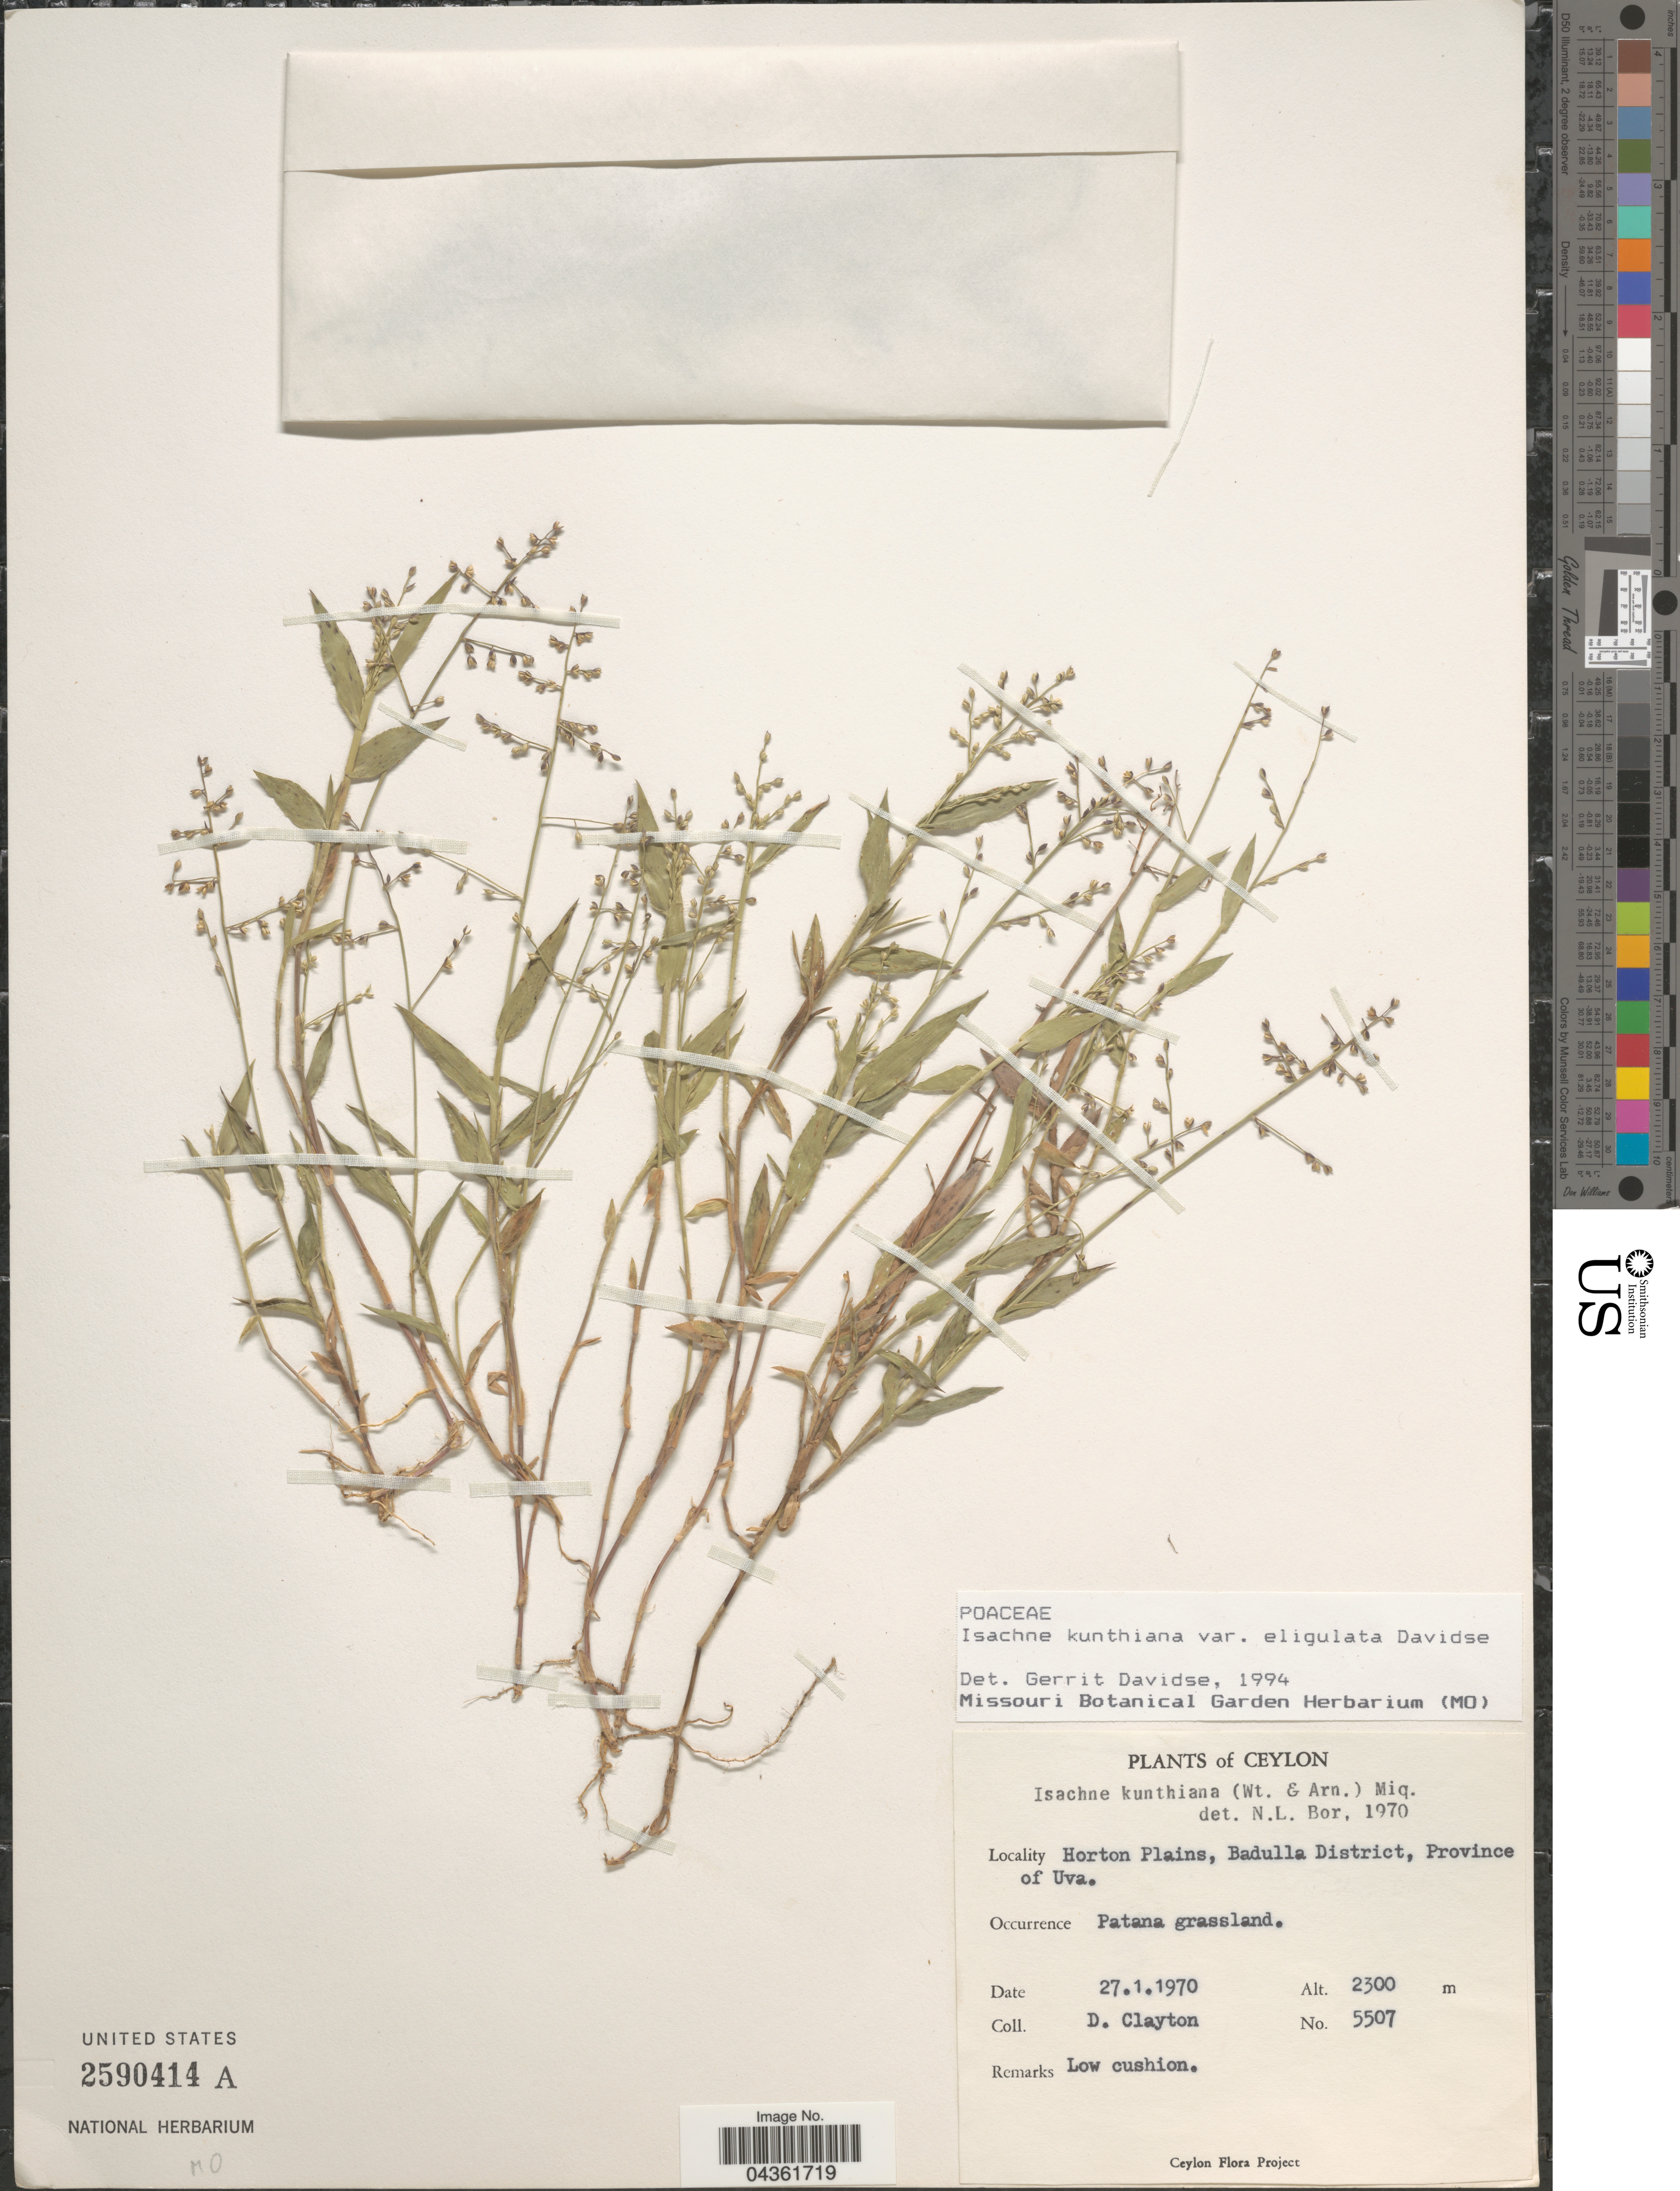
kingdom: Plantae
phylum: Tracheophyta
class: Liliopsida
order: Poales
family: Poaceae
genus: Isachne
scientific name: Isachne kunthiana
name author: (Wight & Arn. ex Steud.) Miq.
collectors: D. Clayton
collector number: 5507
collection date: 1970-01-27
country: Sri Lanka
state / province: Uva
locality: Ceylon. Horton Plains, Badulla District.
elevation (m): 2300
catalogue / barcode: US 2590414A